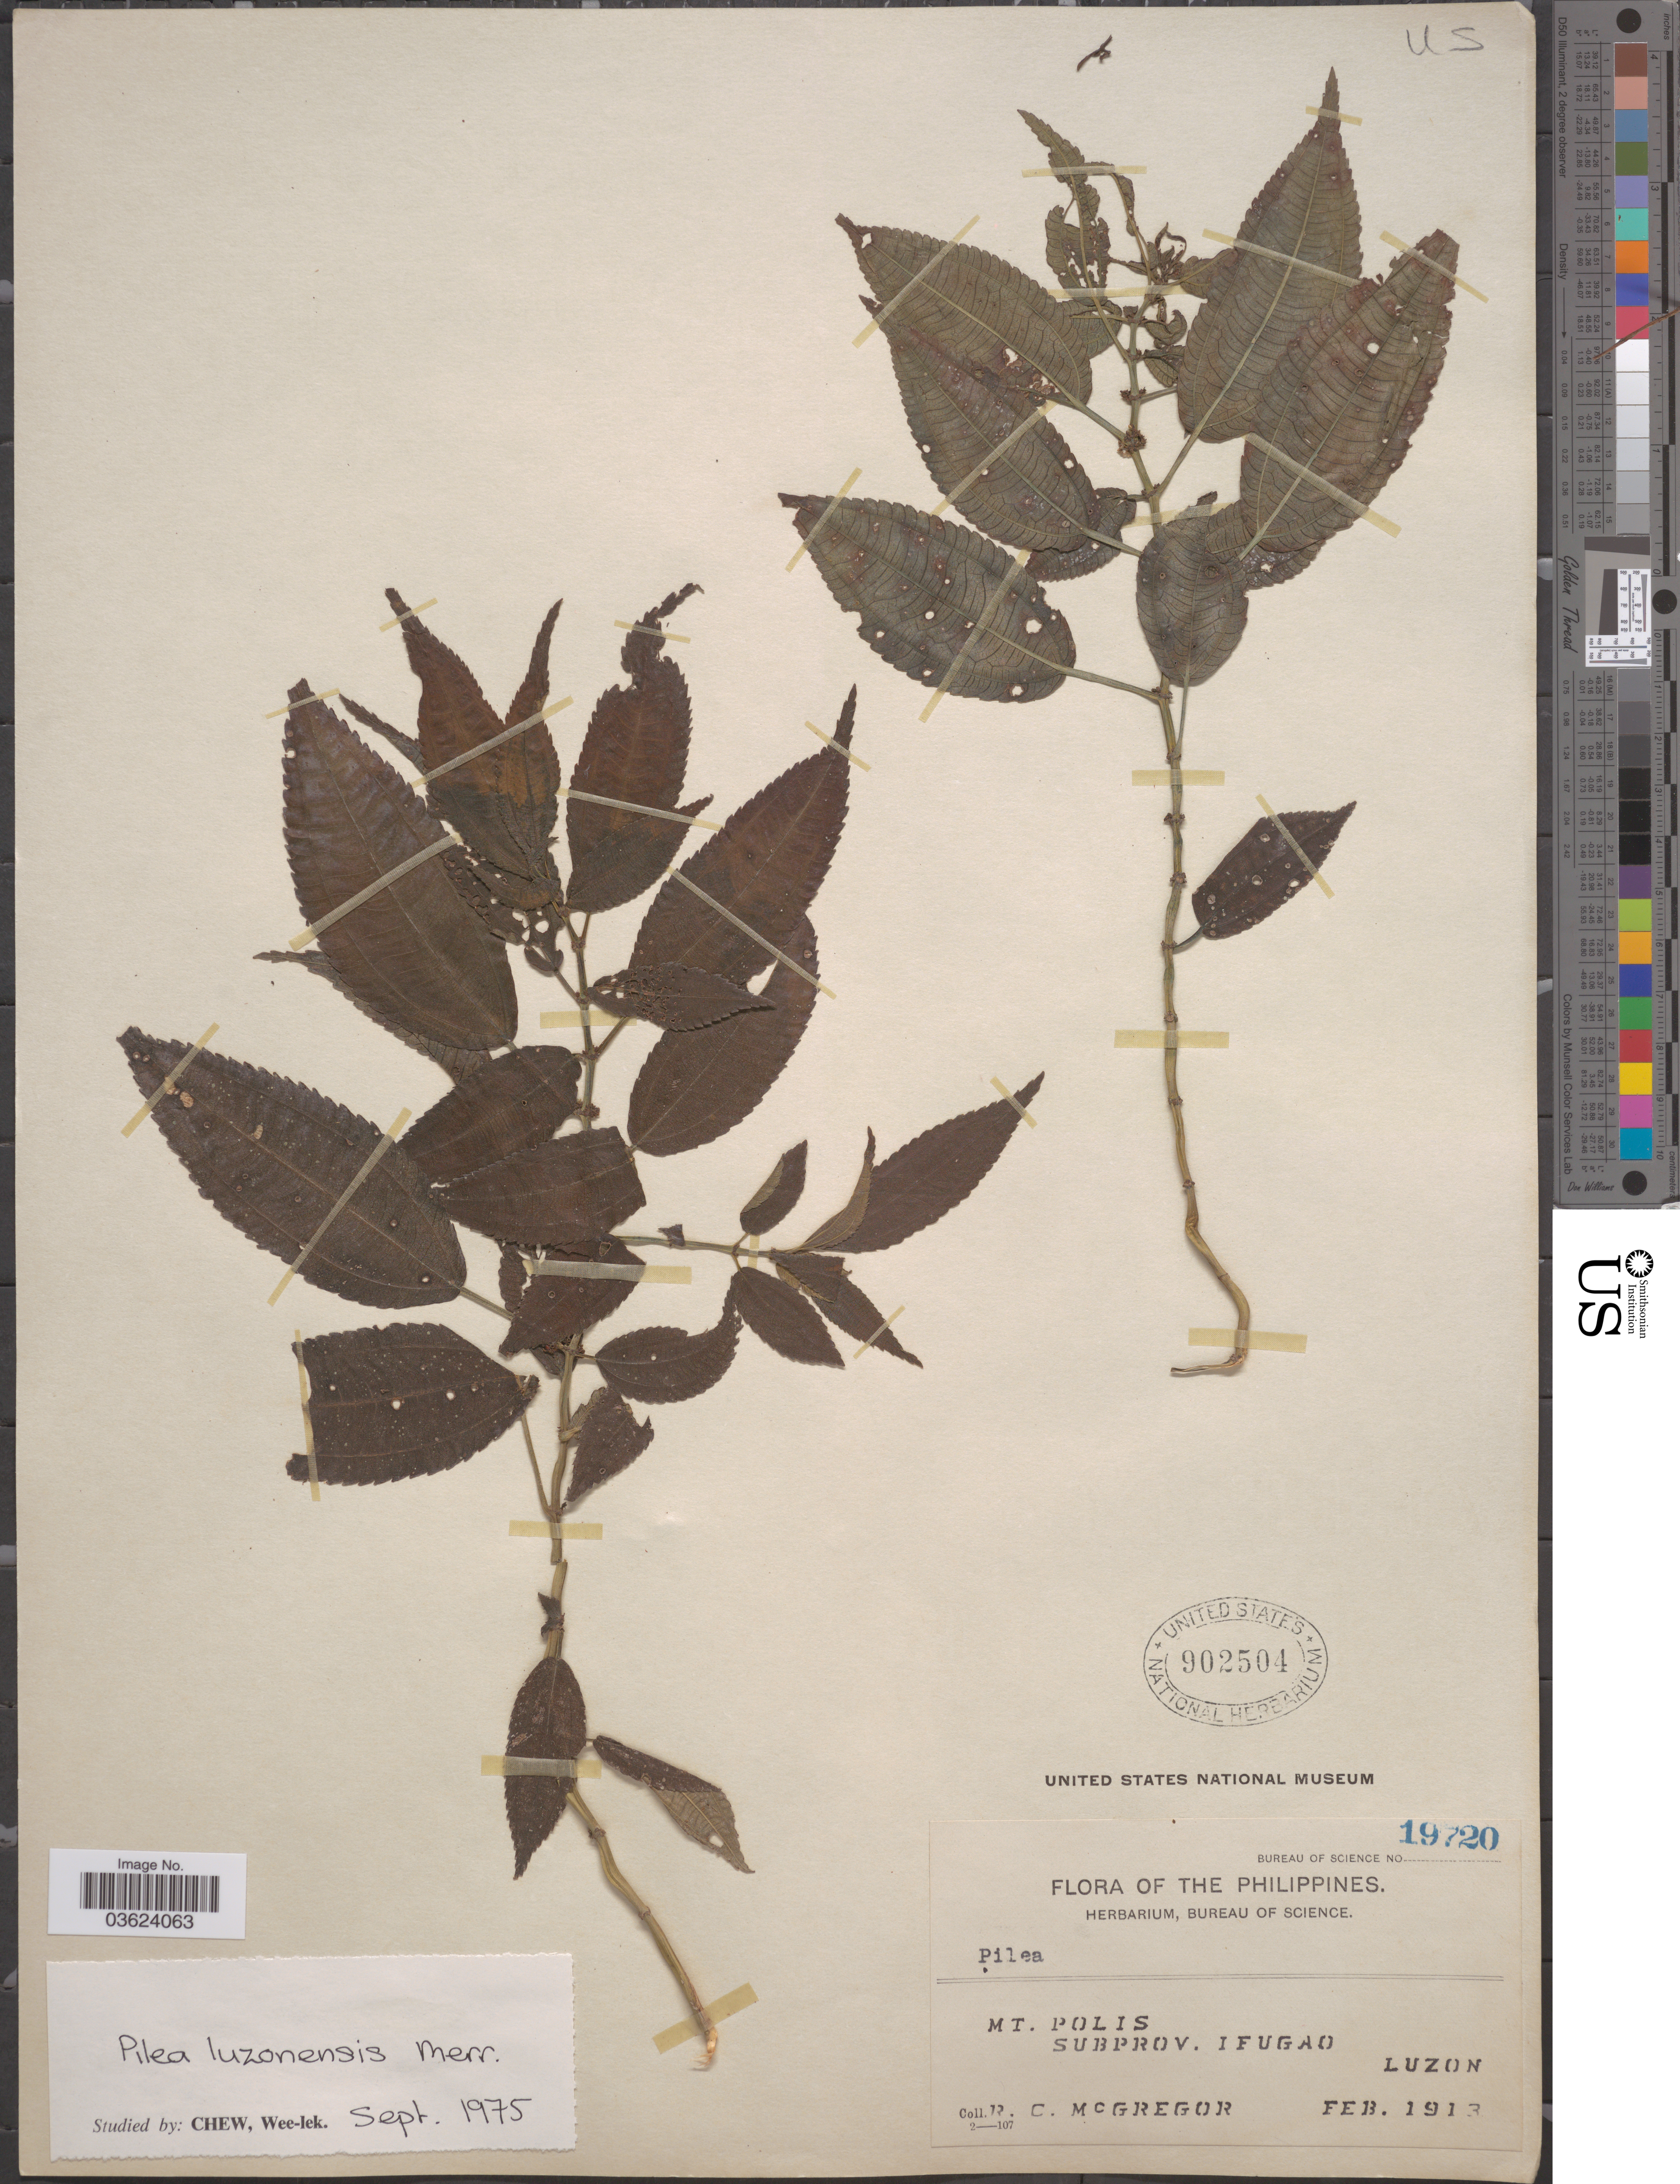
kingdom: Plantae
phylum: Tracheophyta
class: Magnoliopsida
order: Rosales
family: Urticaceae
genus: Pilea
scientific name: Pilea luzonensis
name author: Merr.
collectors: R. C. McGregor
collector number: Bureau of Science 19720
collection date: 1913-02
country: Philippines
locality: Mt. Polis. Subprov, Ifugao. Luzon.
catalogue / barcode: US 902504